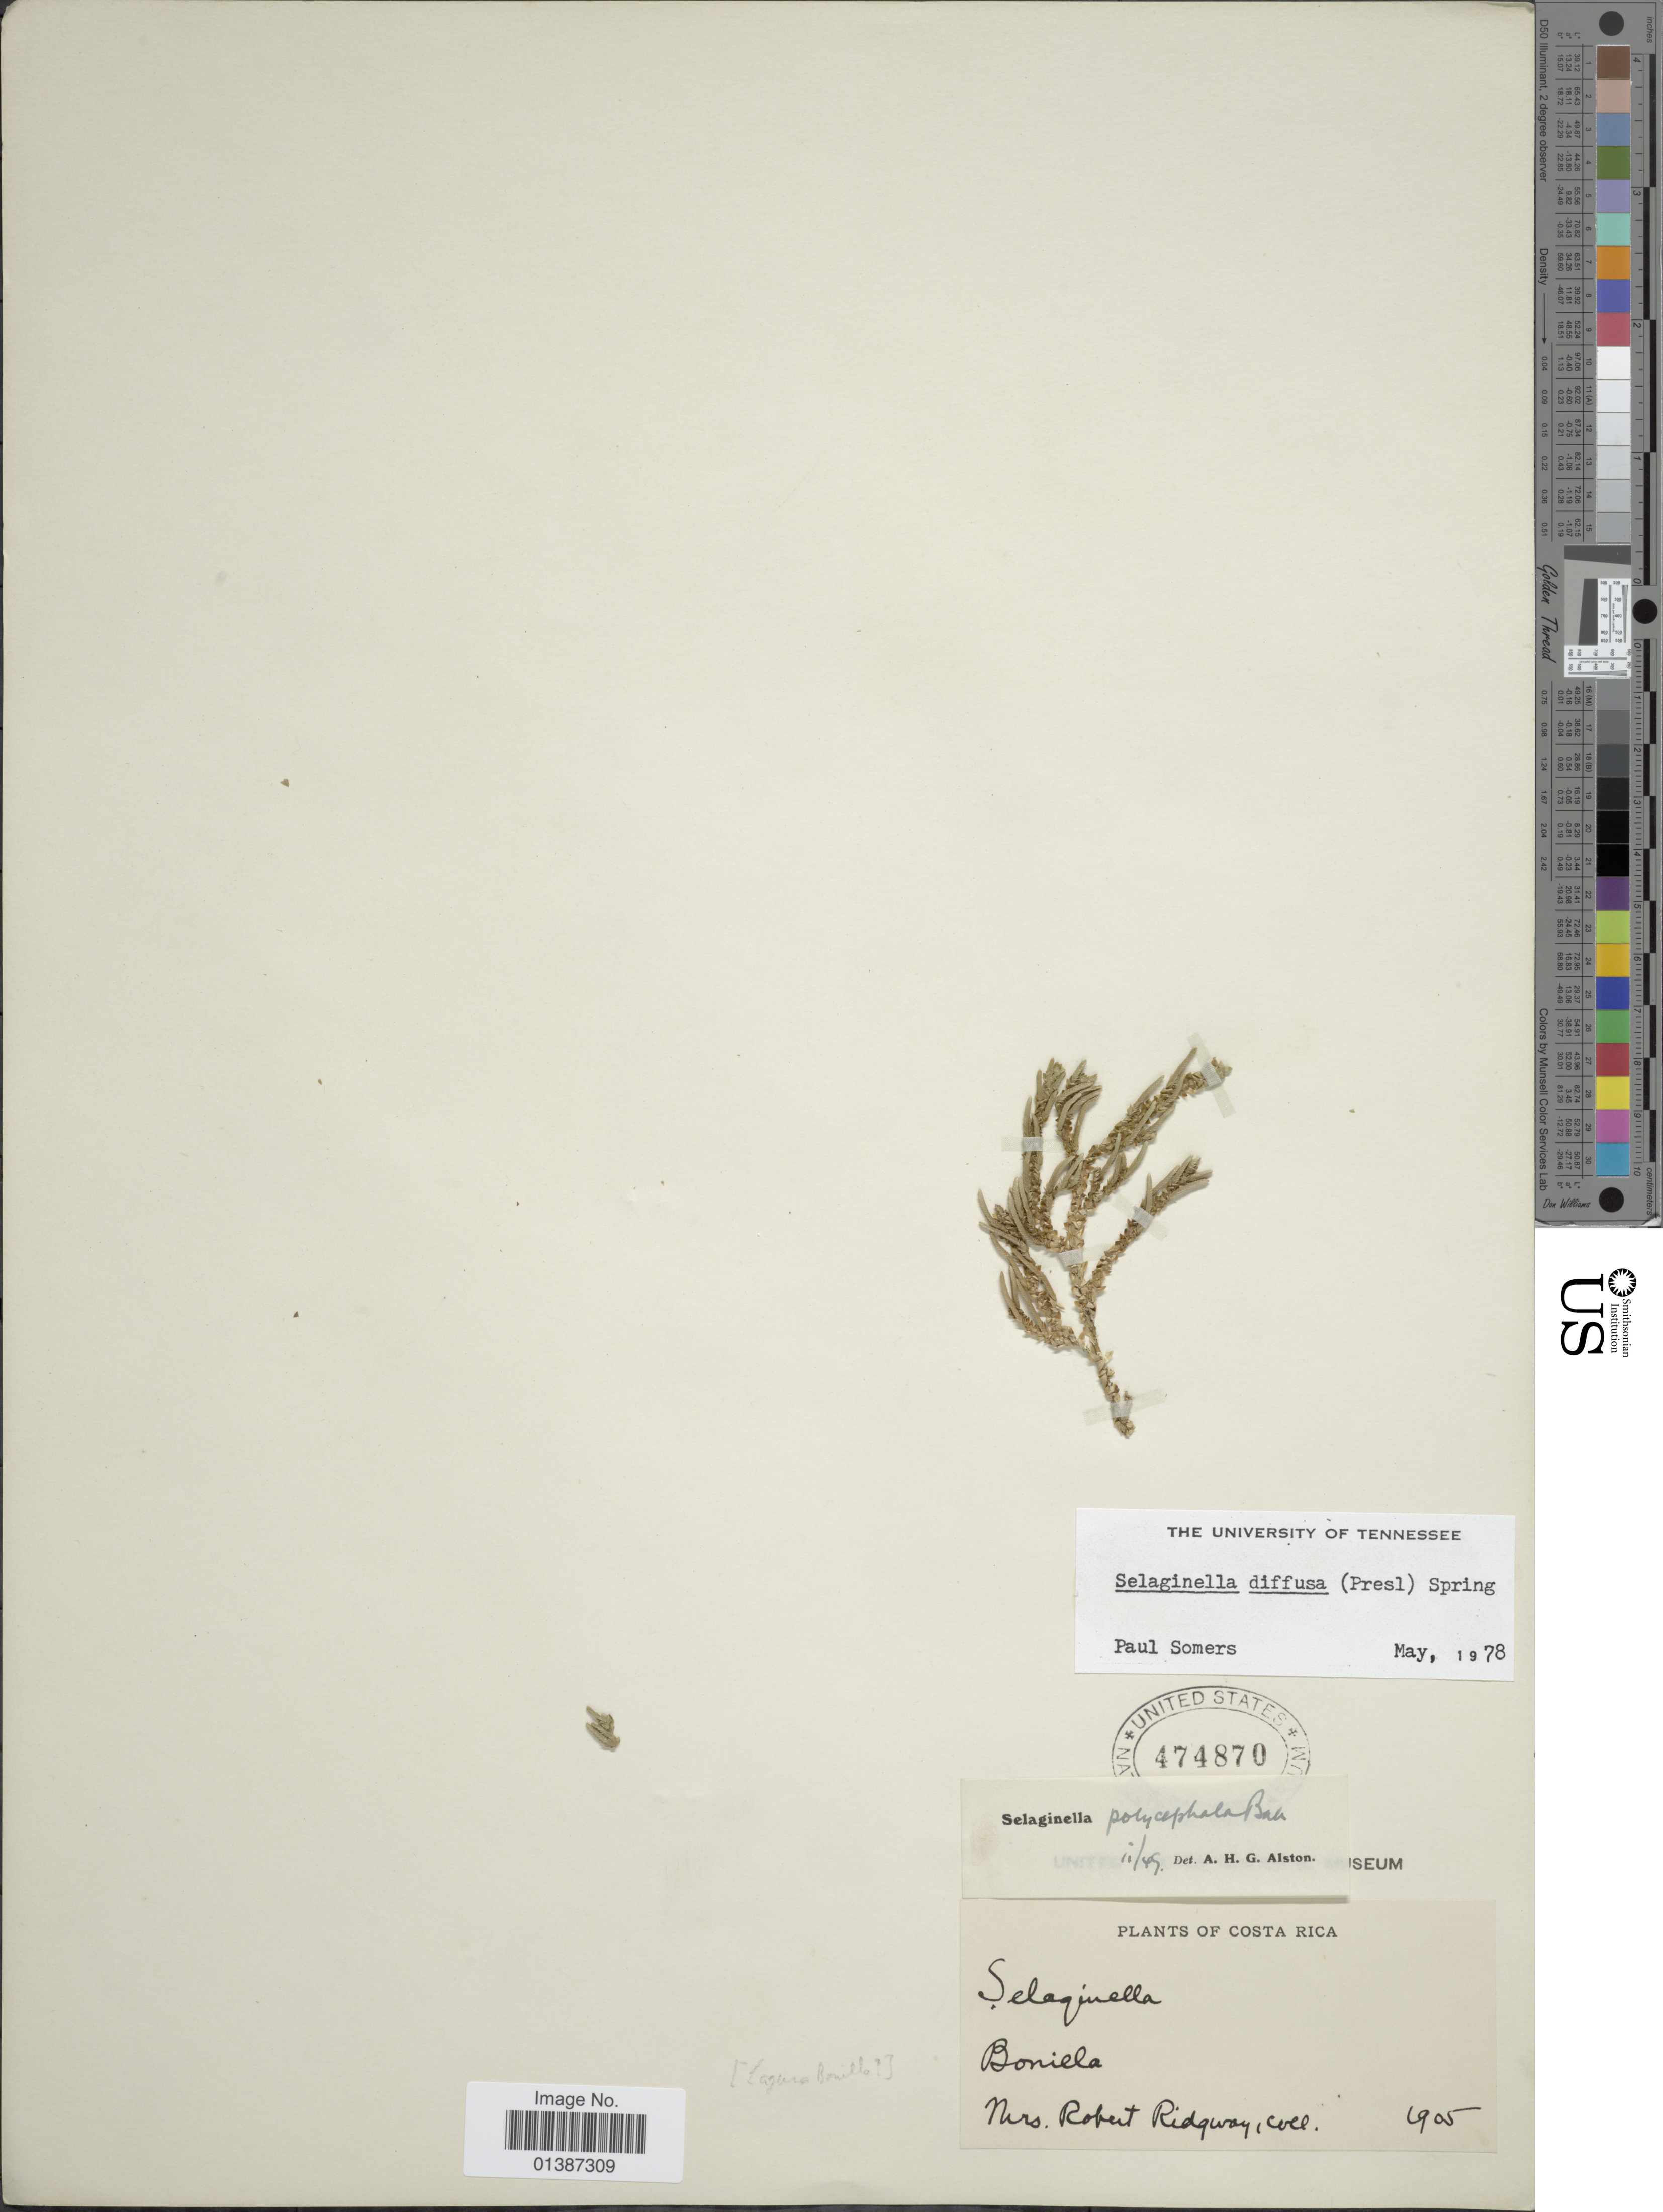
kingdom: Plantae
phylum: Tracheophyta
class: Lycopodiopsida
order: Selaginellales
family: Selaginellaceae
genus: Selaginella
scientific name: Selaginella diffusa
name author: (C. Presl) Spring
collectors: R. Ridgway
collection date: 1905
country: Costa Rica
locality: Bonilla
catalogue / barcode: US 474870